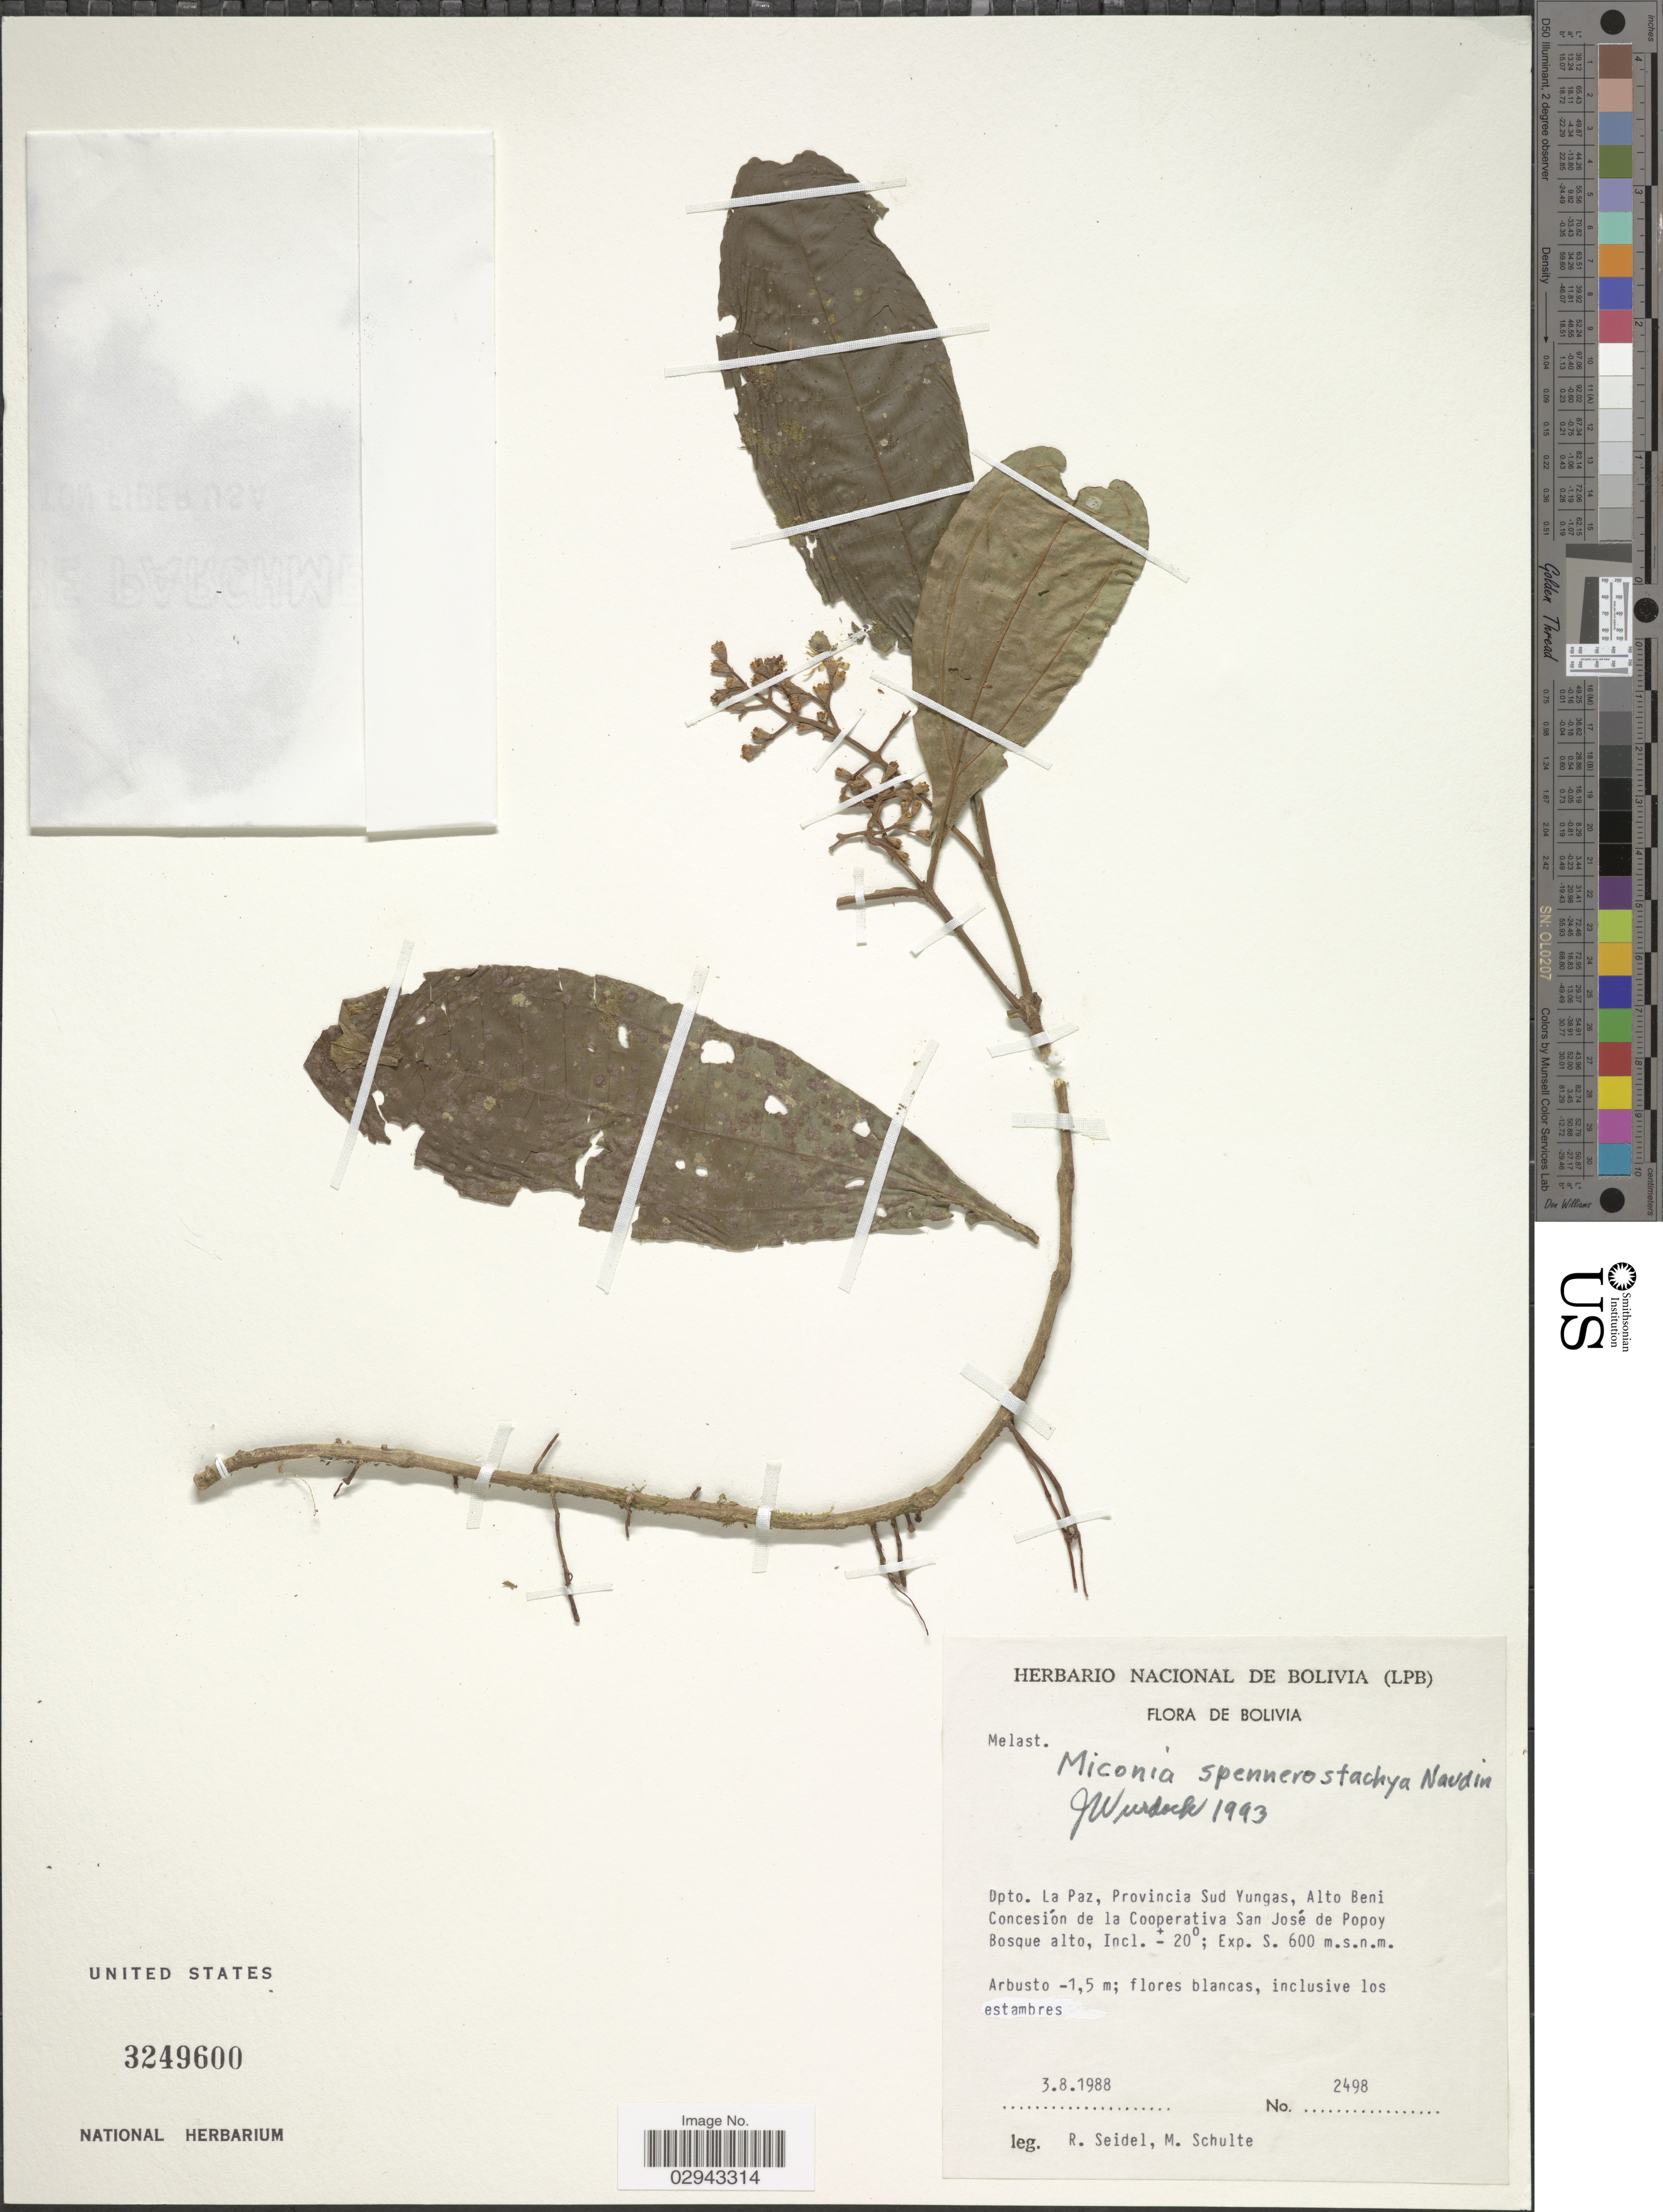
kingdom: Plantae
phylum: Tracheophyta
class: Magnoliopsida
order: Myrtales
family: Melastomataceae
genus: Miconia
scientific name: Miconia spennerostachya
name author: Naudin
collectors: R. Seidel & M. Schulte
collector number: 2498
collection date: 1988-08-03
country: Bolivia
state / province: La Paz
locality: Dpto. La Paz, Provincia Sud Yungas, Alto Beni Concesión de la Cooperativa San José de Popoy Bosque alto.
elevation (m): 600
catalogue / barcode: US 3249600